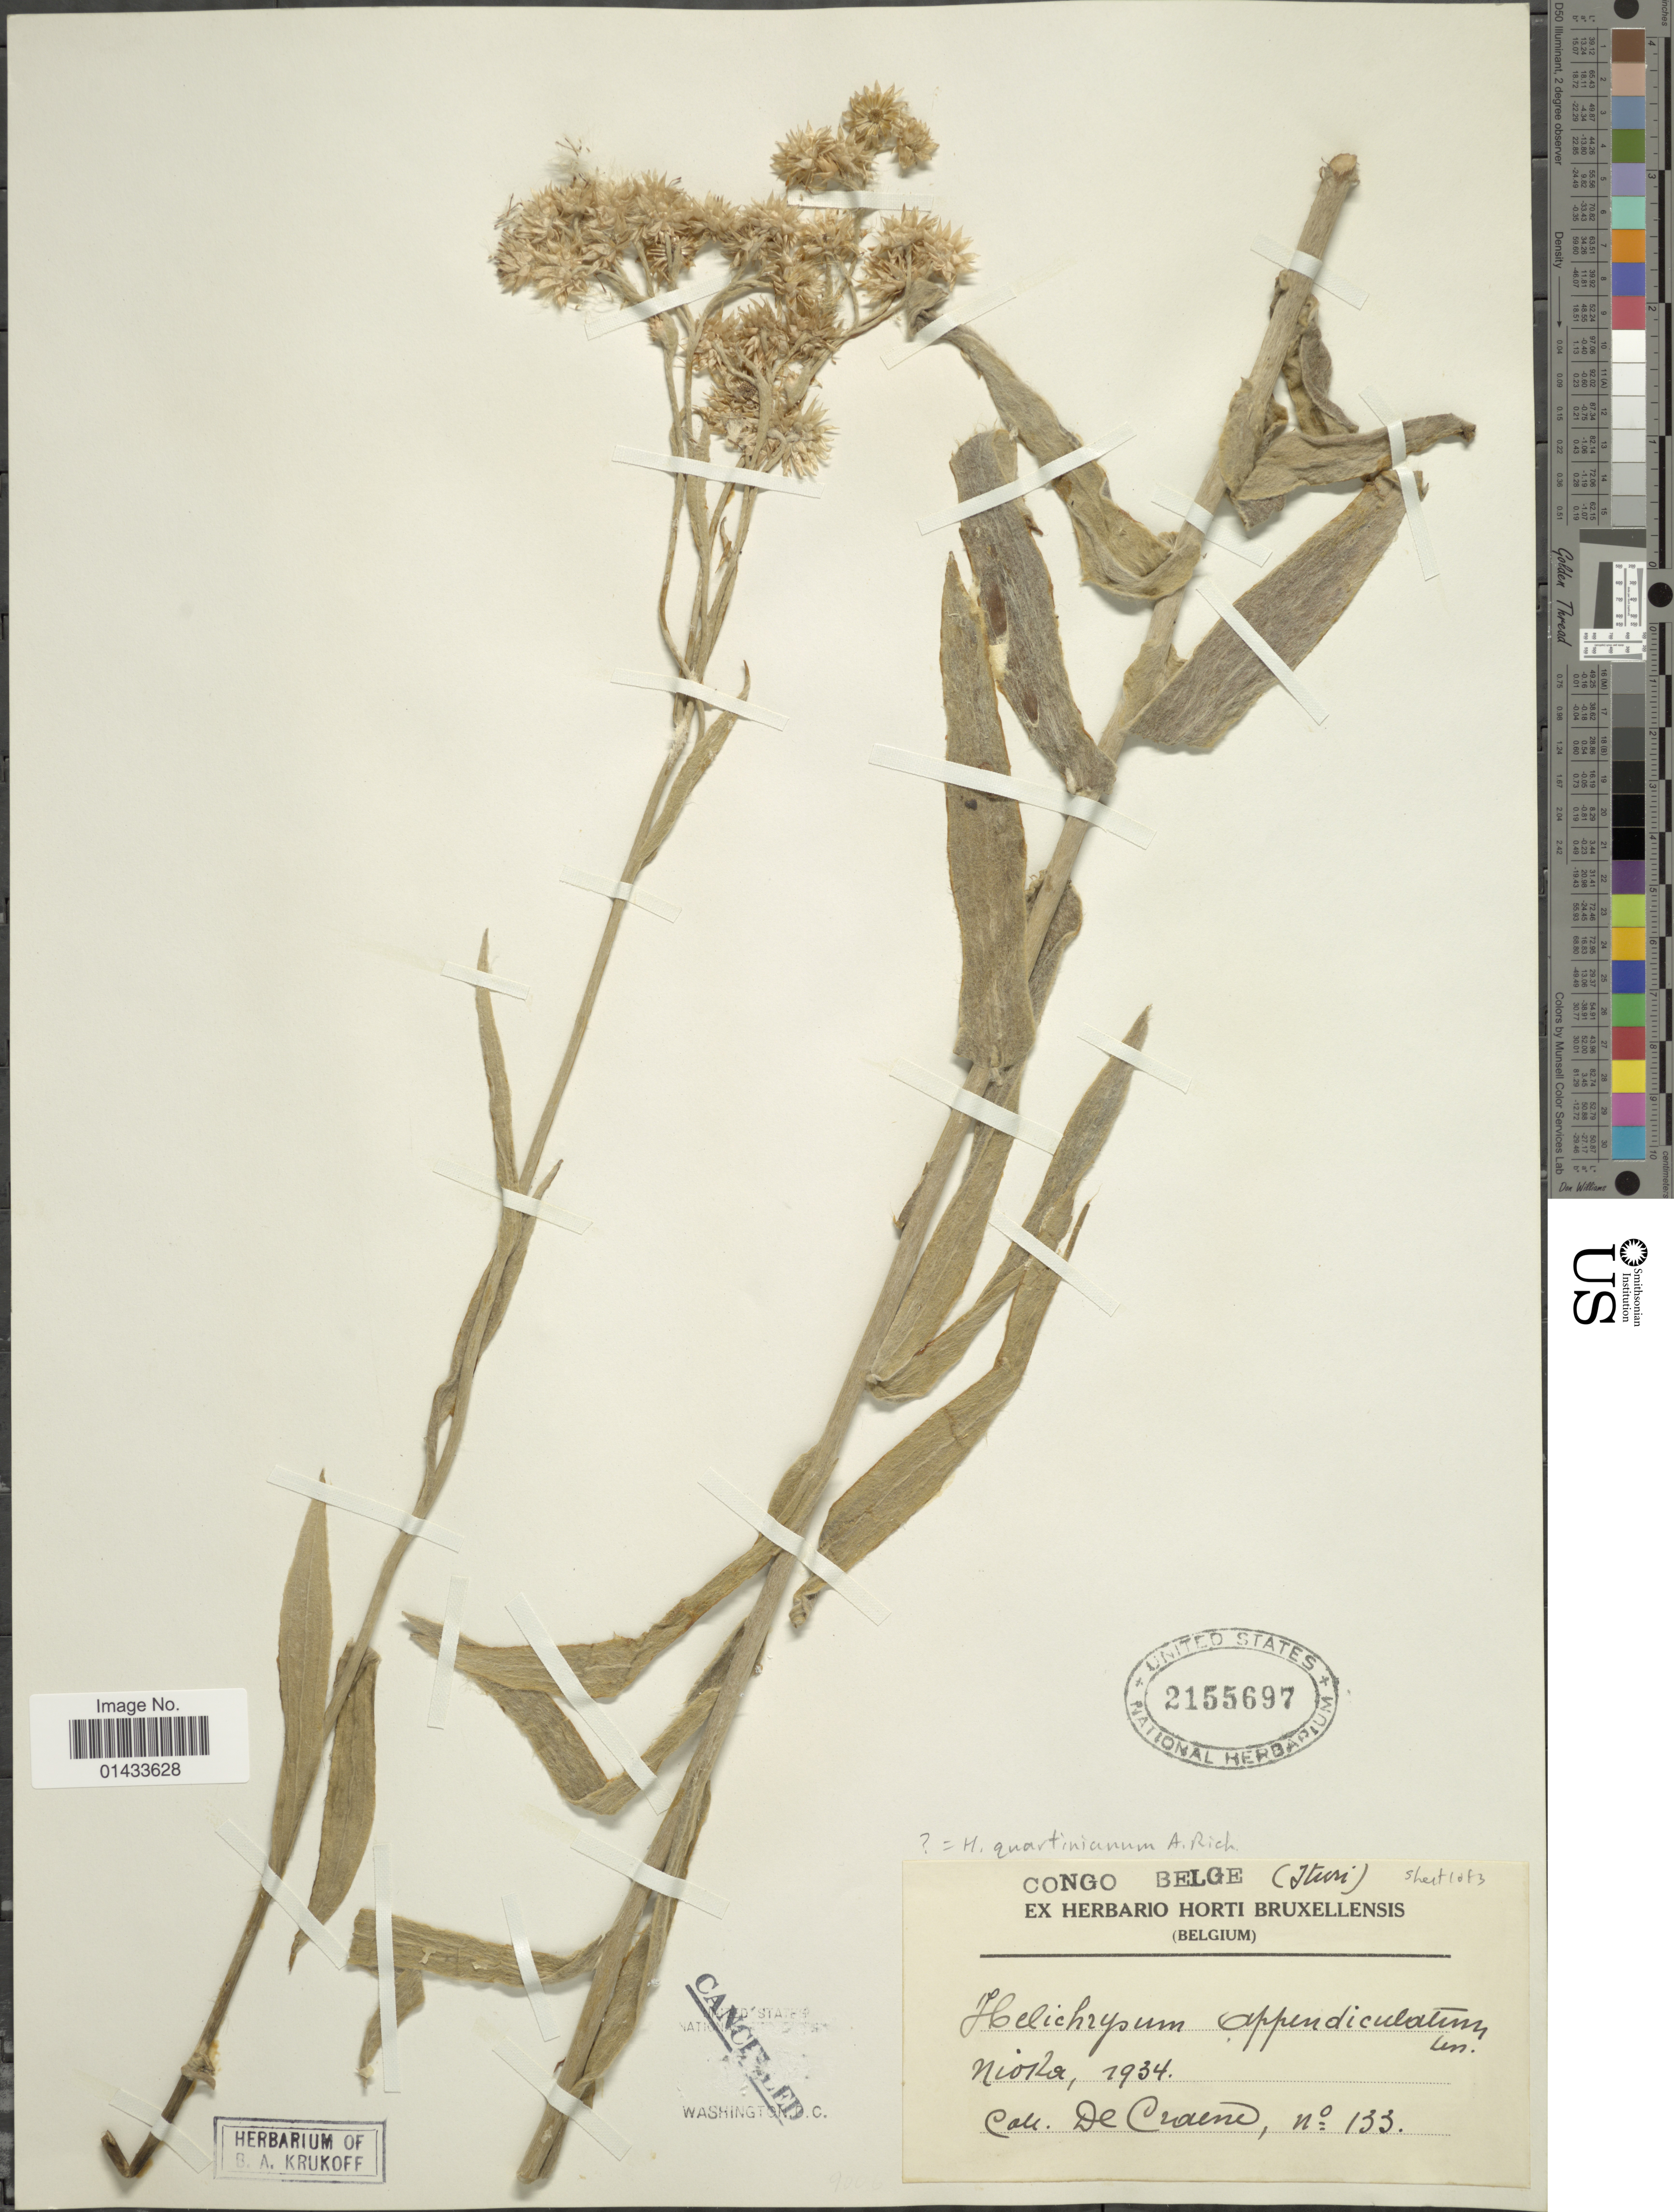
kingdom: Plantae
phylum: Tracheophyta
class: Magnoliopsida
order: Asterales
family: Asteraceae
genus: Helichrysum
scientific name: Helichrysum quartinianum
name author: A. Rich.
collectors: A. De Craene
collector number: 133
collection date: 1934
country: Congo, Democratic Republic of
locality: Congo Belge (Ituri), Nioka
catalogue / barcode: US 2155697